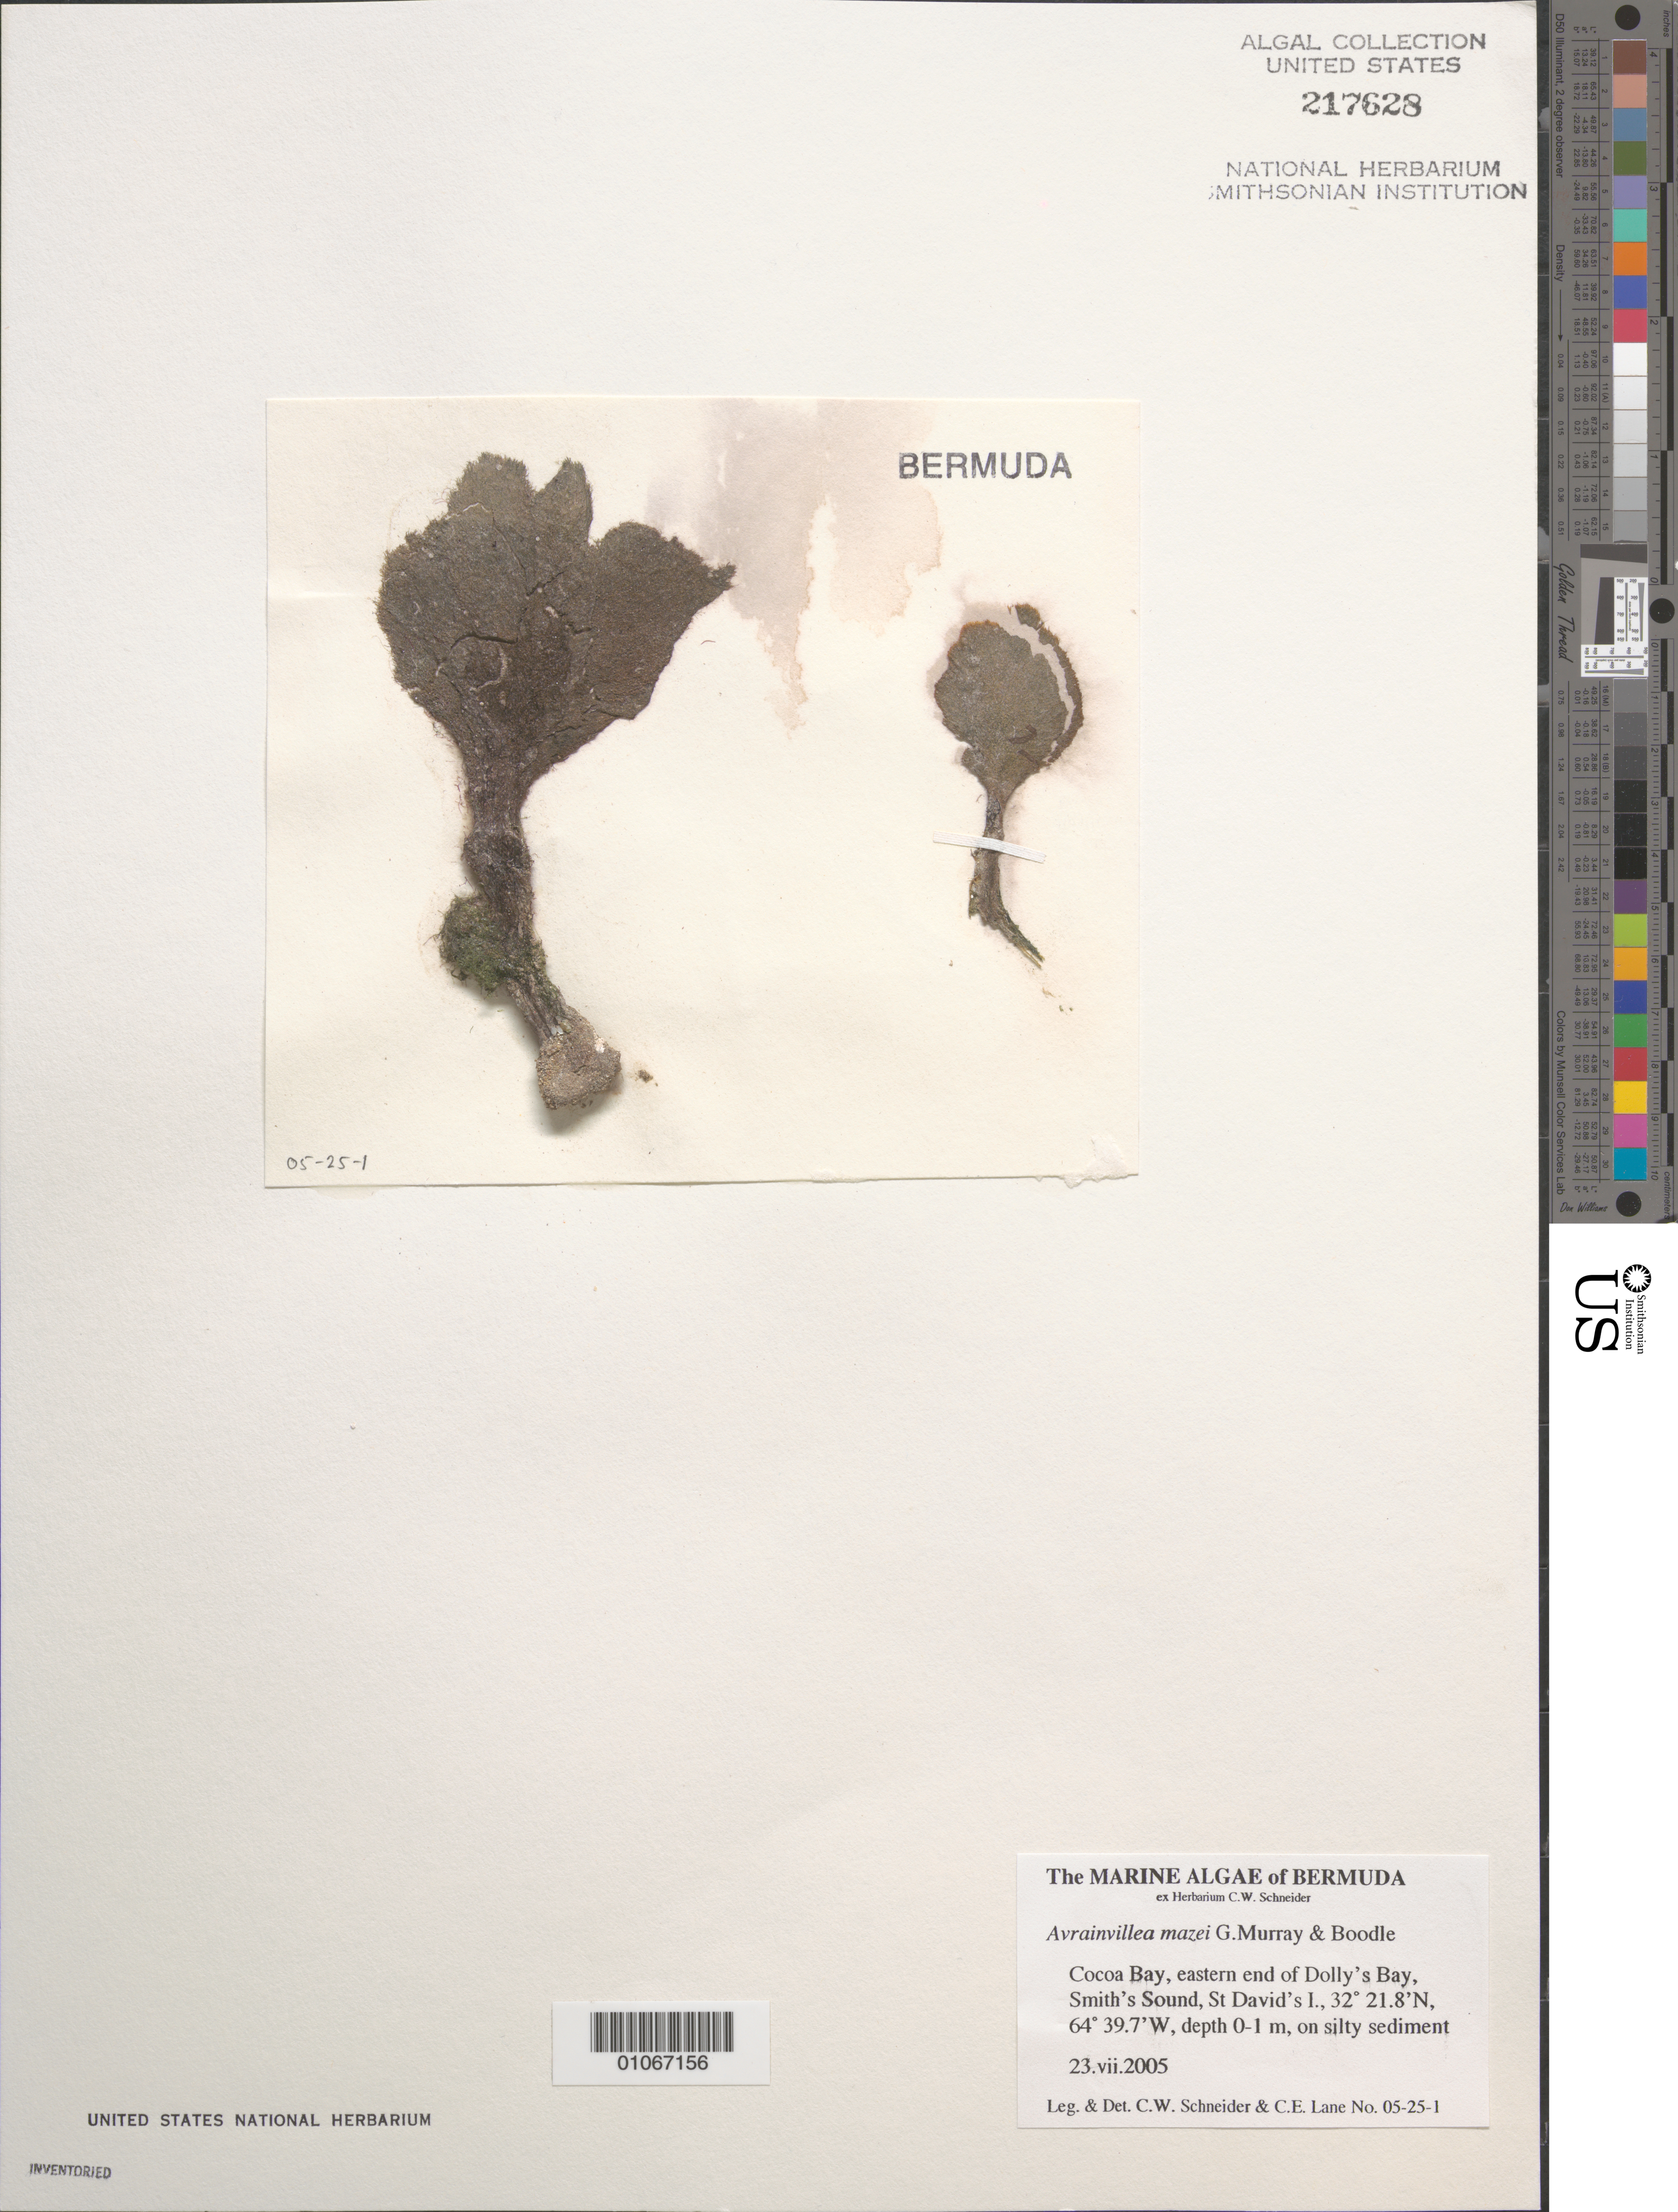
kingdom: Plantae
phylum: Chlorophyta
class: Ulvophyceae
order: Bryopsidales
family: Dichotomosiphonaceae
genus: Avrainvillea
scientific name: Avrainvillea mazei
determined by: Schneider, C. W.; Lane, C. E.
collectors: C. W. Schneider & C. E. Lane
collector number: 05-25-1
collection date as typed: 23 Jul 2005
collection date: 2005-07-23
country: Bermuda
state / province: Saint George's (parish)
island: St. David's Island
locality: Cocoa Bay, eastern end of Dolly's Bay, Smith's Sound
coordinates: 32 21.8'N, 64 39.7'W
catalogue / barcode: US 217628